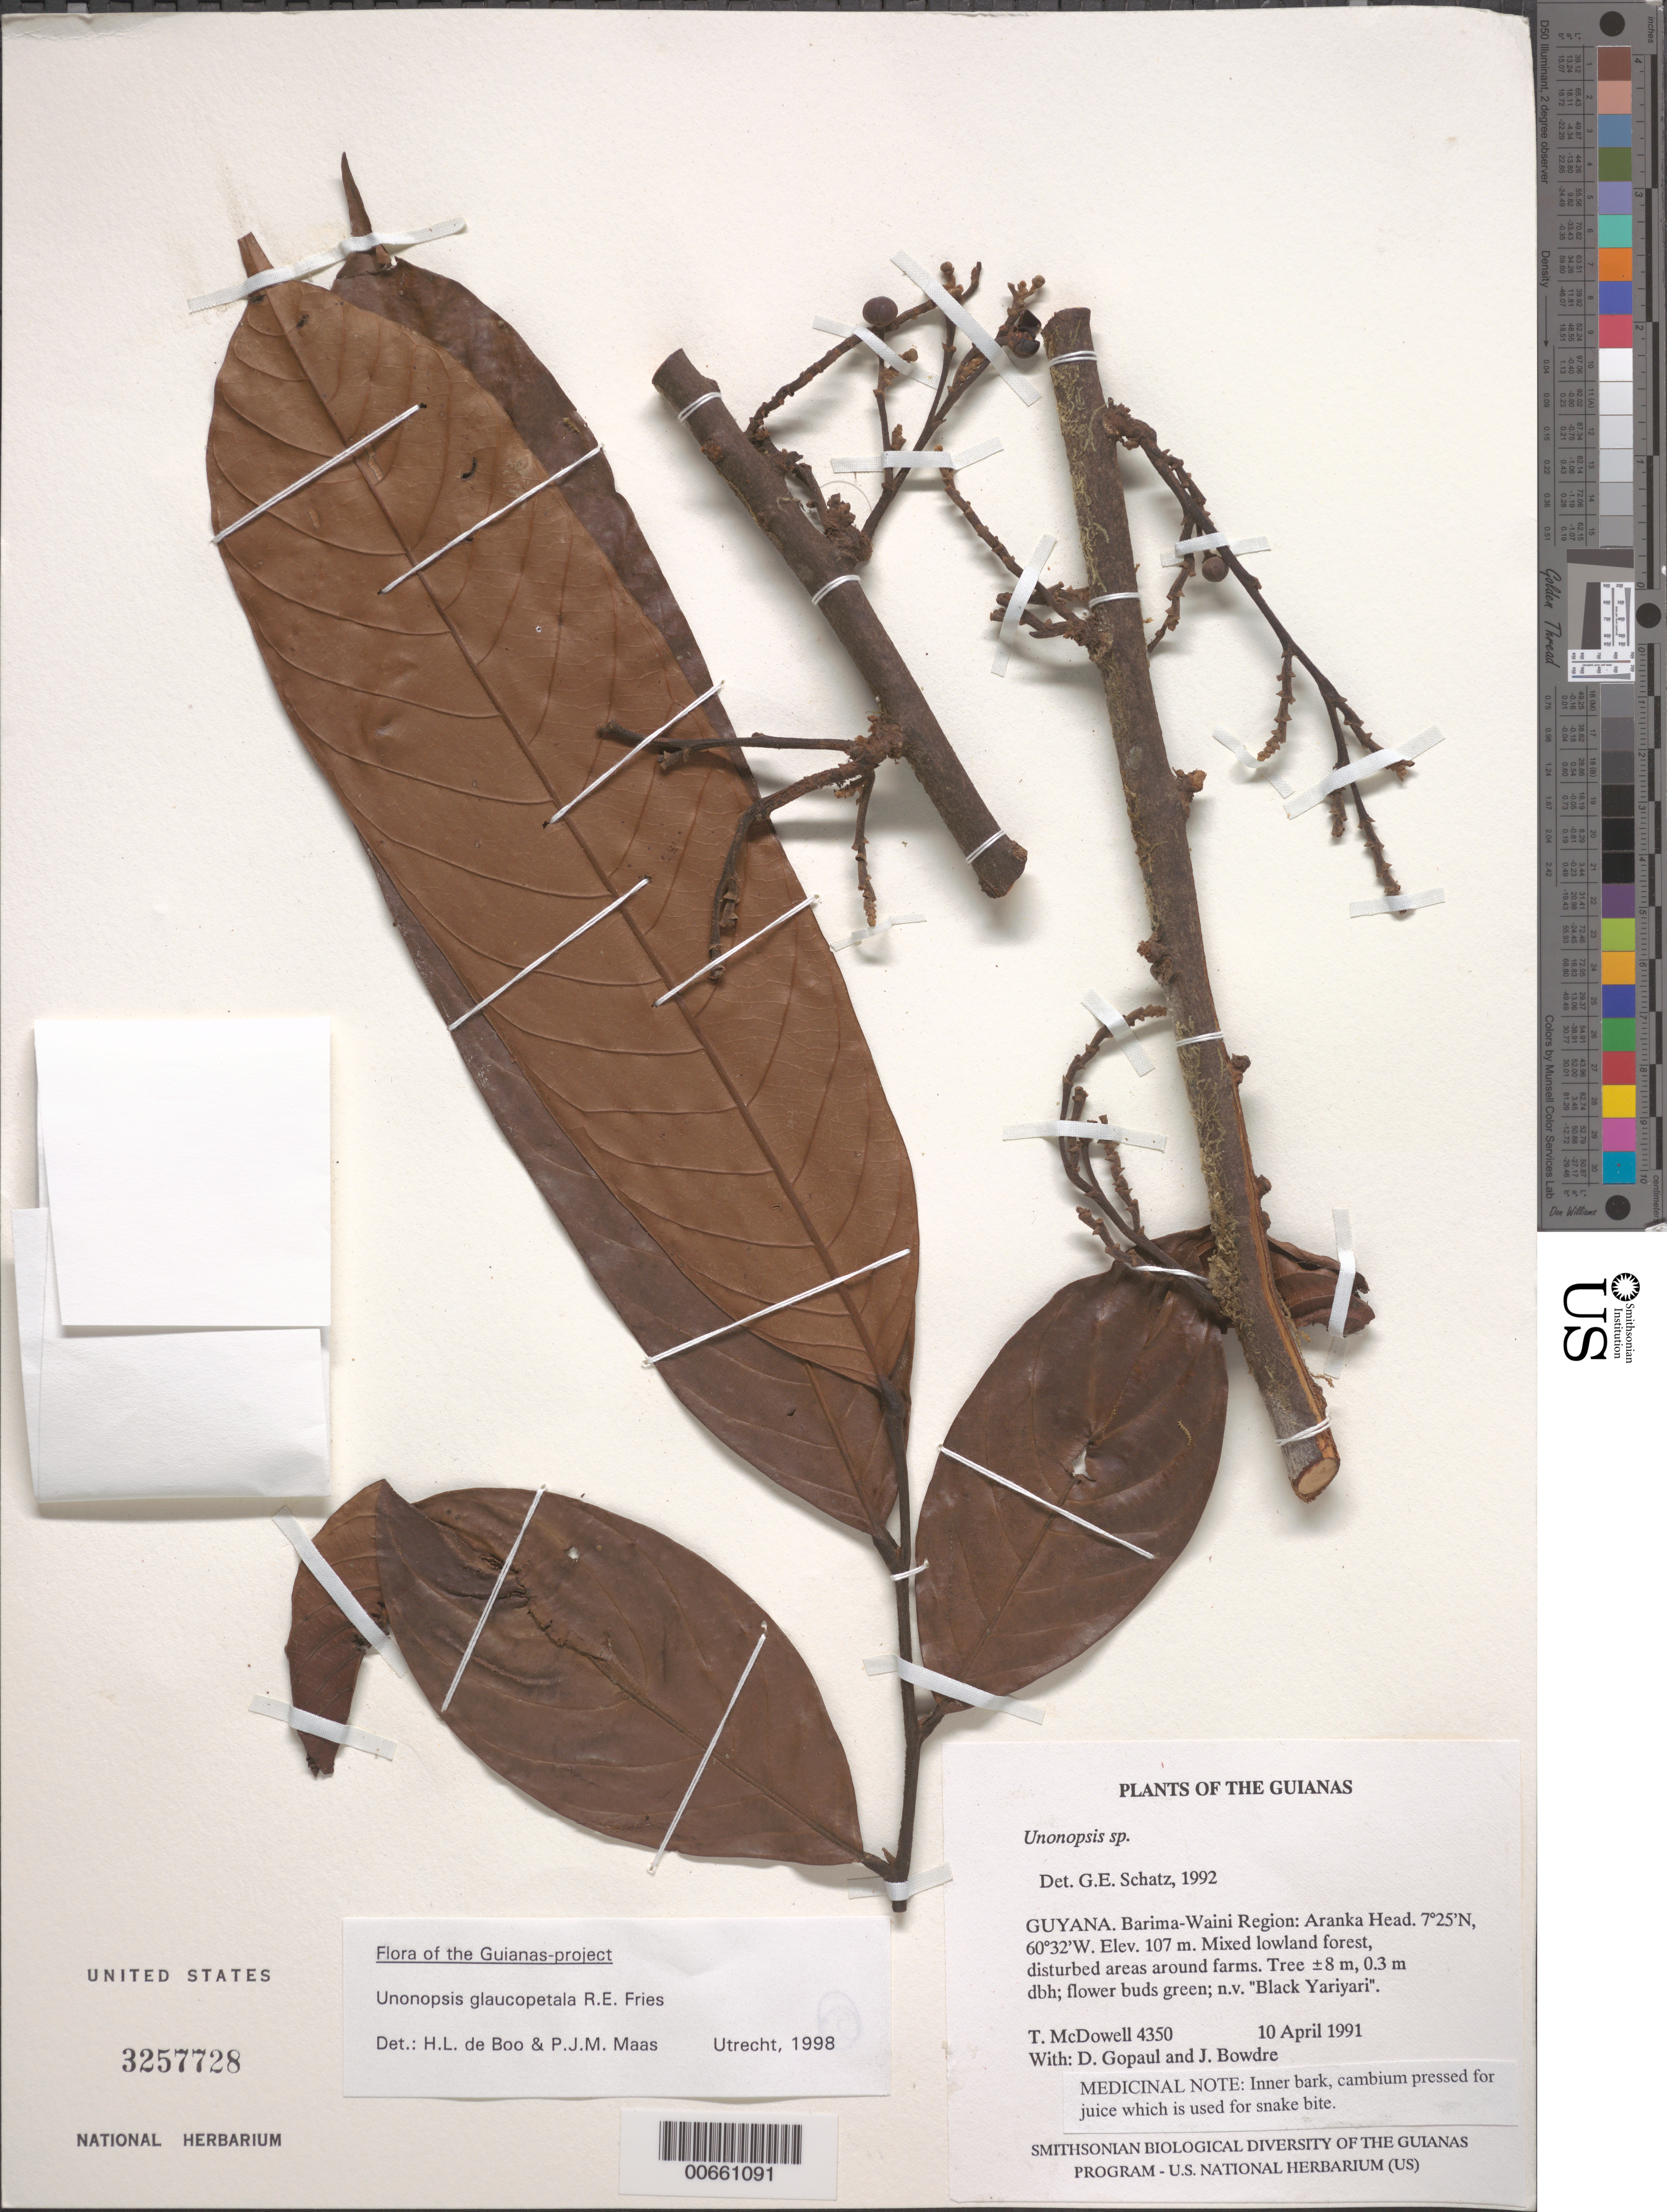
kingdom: Plantae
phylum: Tracheophyta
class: Magnoliopsida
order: Magnoliales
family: Annonaceae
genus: Unonopsis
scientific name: Unonopsis glaucopetala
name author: R.E. Fr.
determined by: de Boo, H. L.; Maas, P. J.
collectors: T. McDowell, D. Gopaul & J. Bowdre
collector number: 4350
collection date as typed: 10 April 1991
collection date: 1991-04-10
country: Guyana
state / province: Barima-Waini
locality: Aranka Head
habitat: Mixed lowland forest, disturbed areas around farms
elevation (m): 107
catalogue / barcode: US 3257728